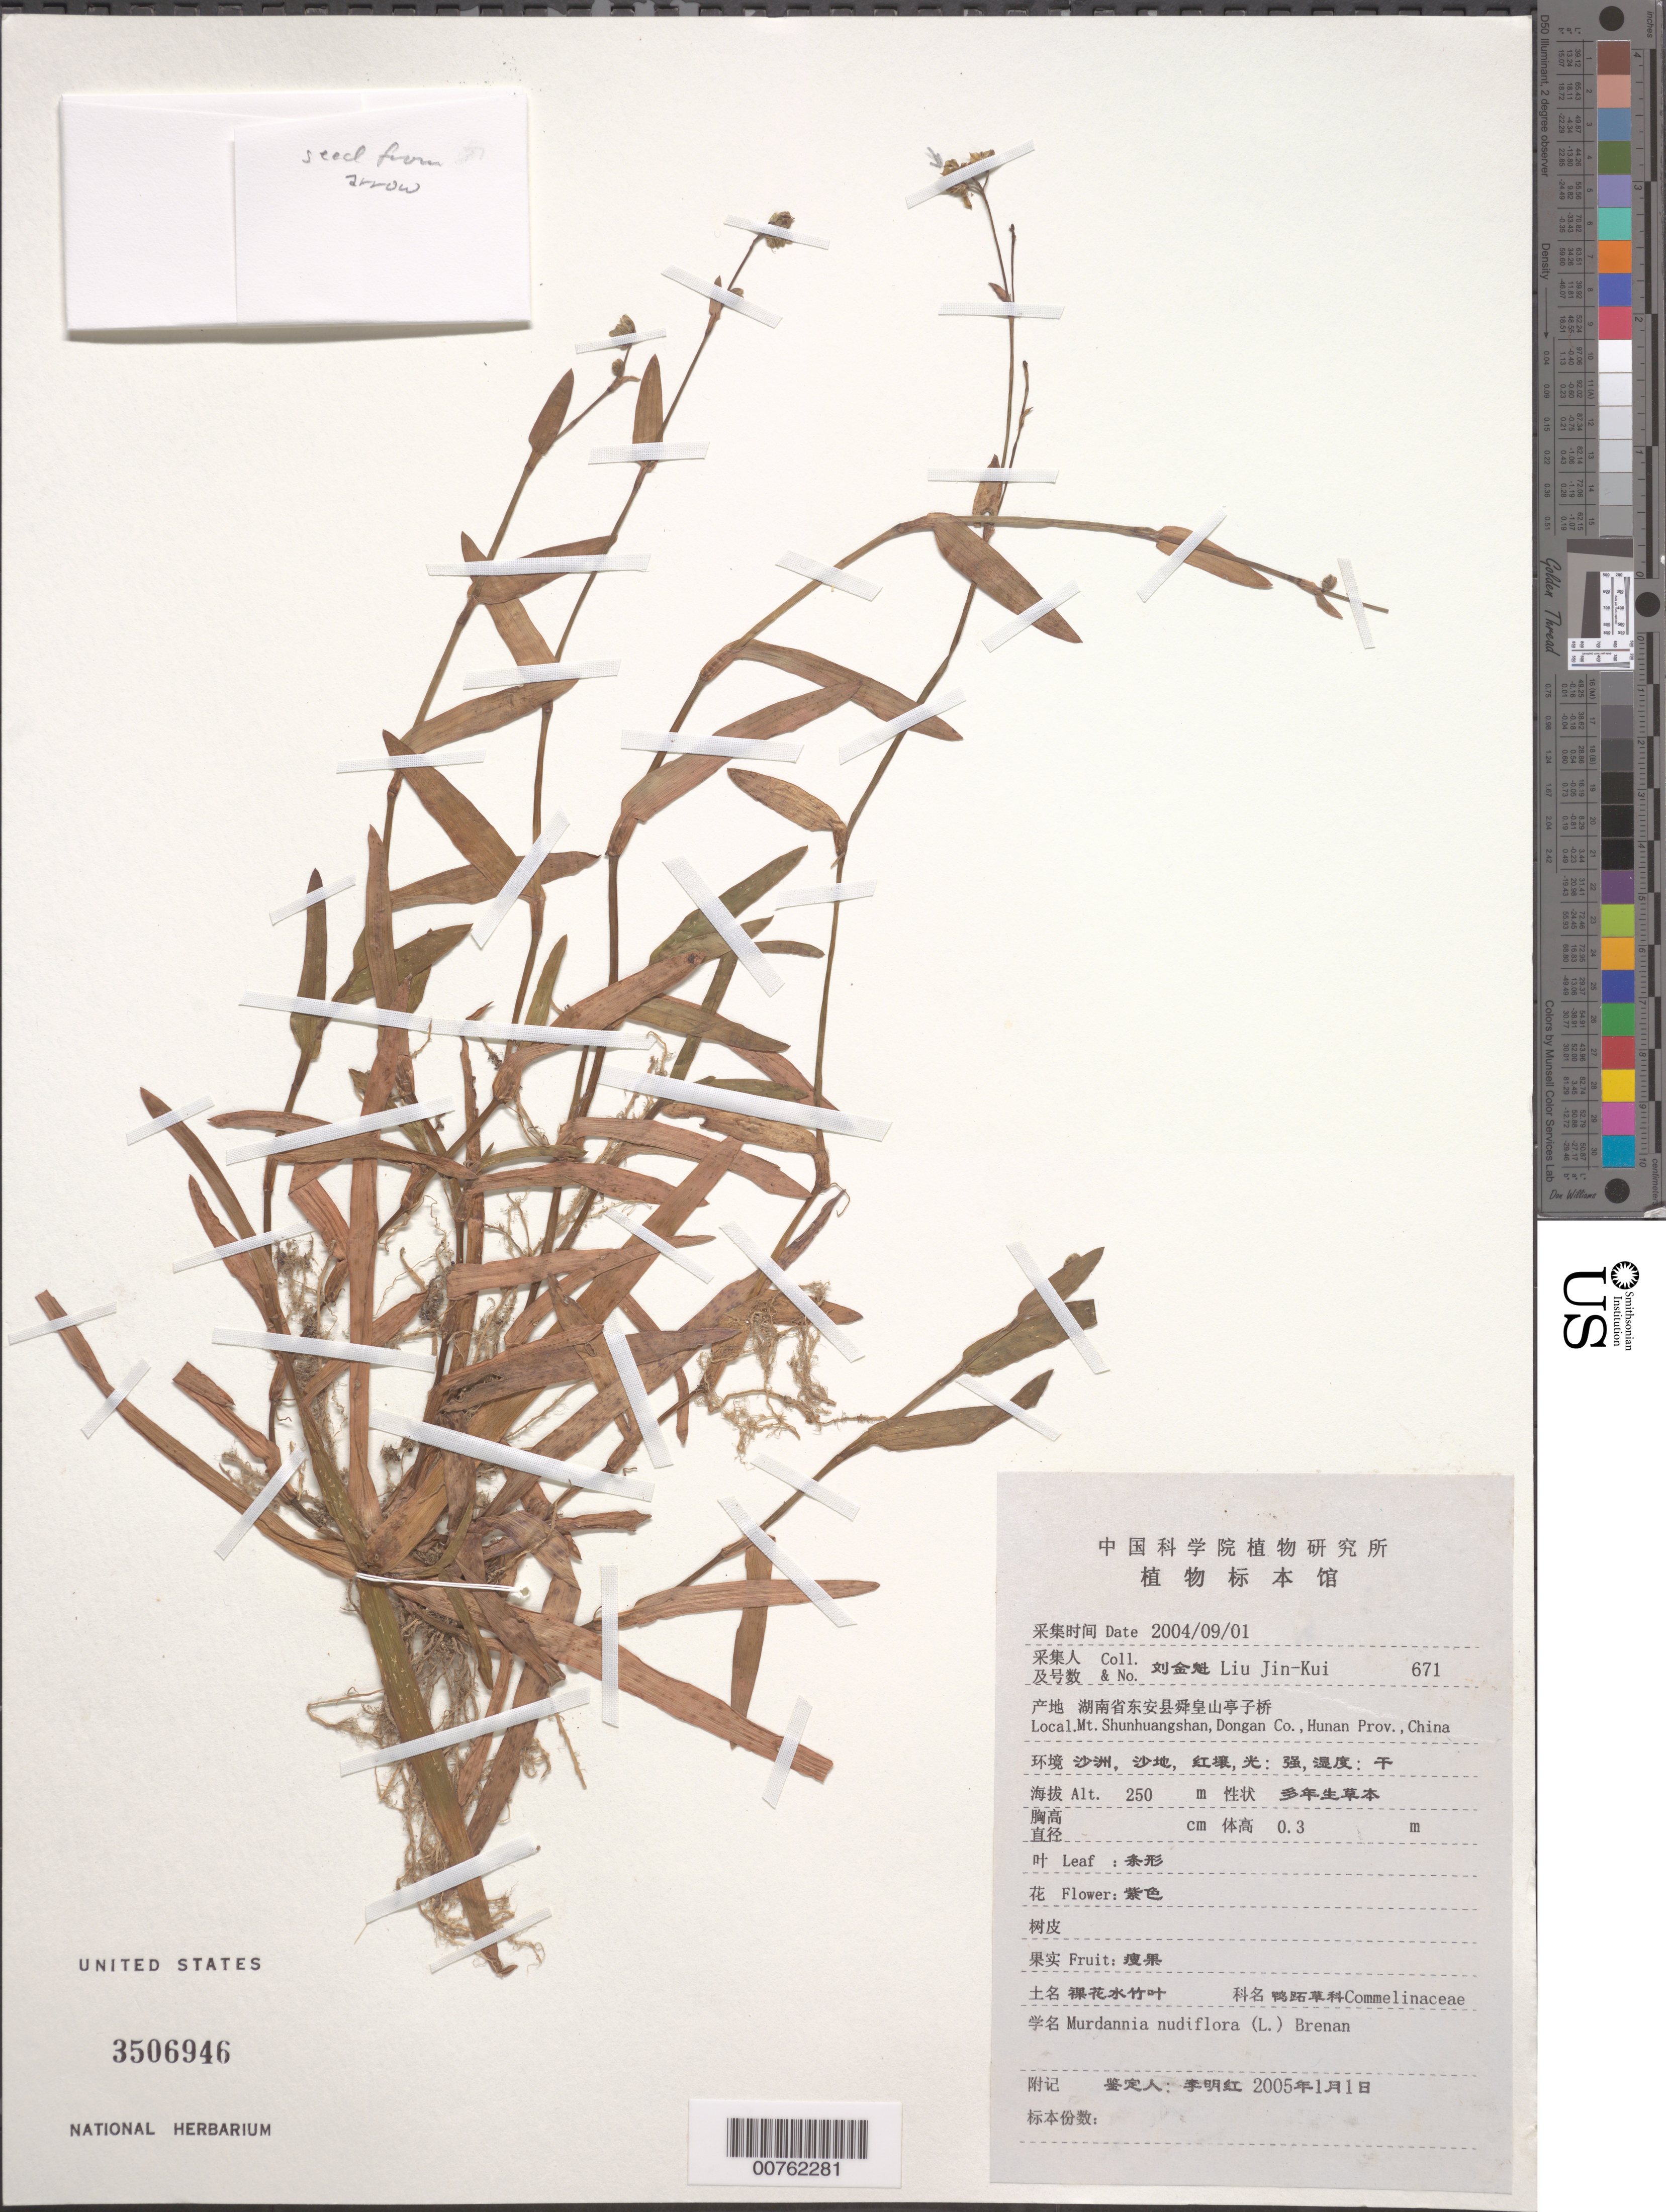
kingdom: Plantae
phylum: Tracheophyta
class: Liliopsida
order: Commelinales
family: Commelinaceae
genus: Murdannia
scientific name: Murdannia nudiflora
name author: (L.) Brenan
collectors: Liu Jin-Kui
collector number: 671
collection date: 2004-09-01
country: China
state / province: Hunan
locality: Mt. Shunhuangshan, Dongan Co.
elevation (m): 250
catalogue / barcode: US 3506946